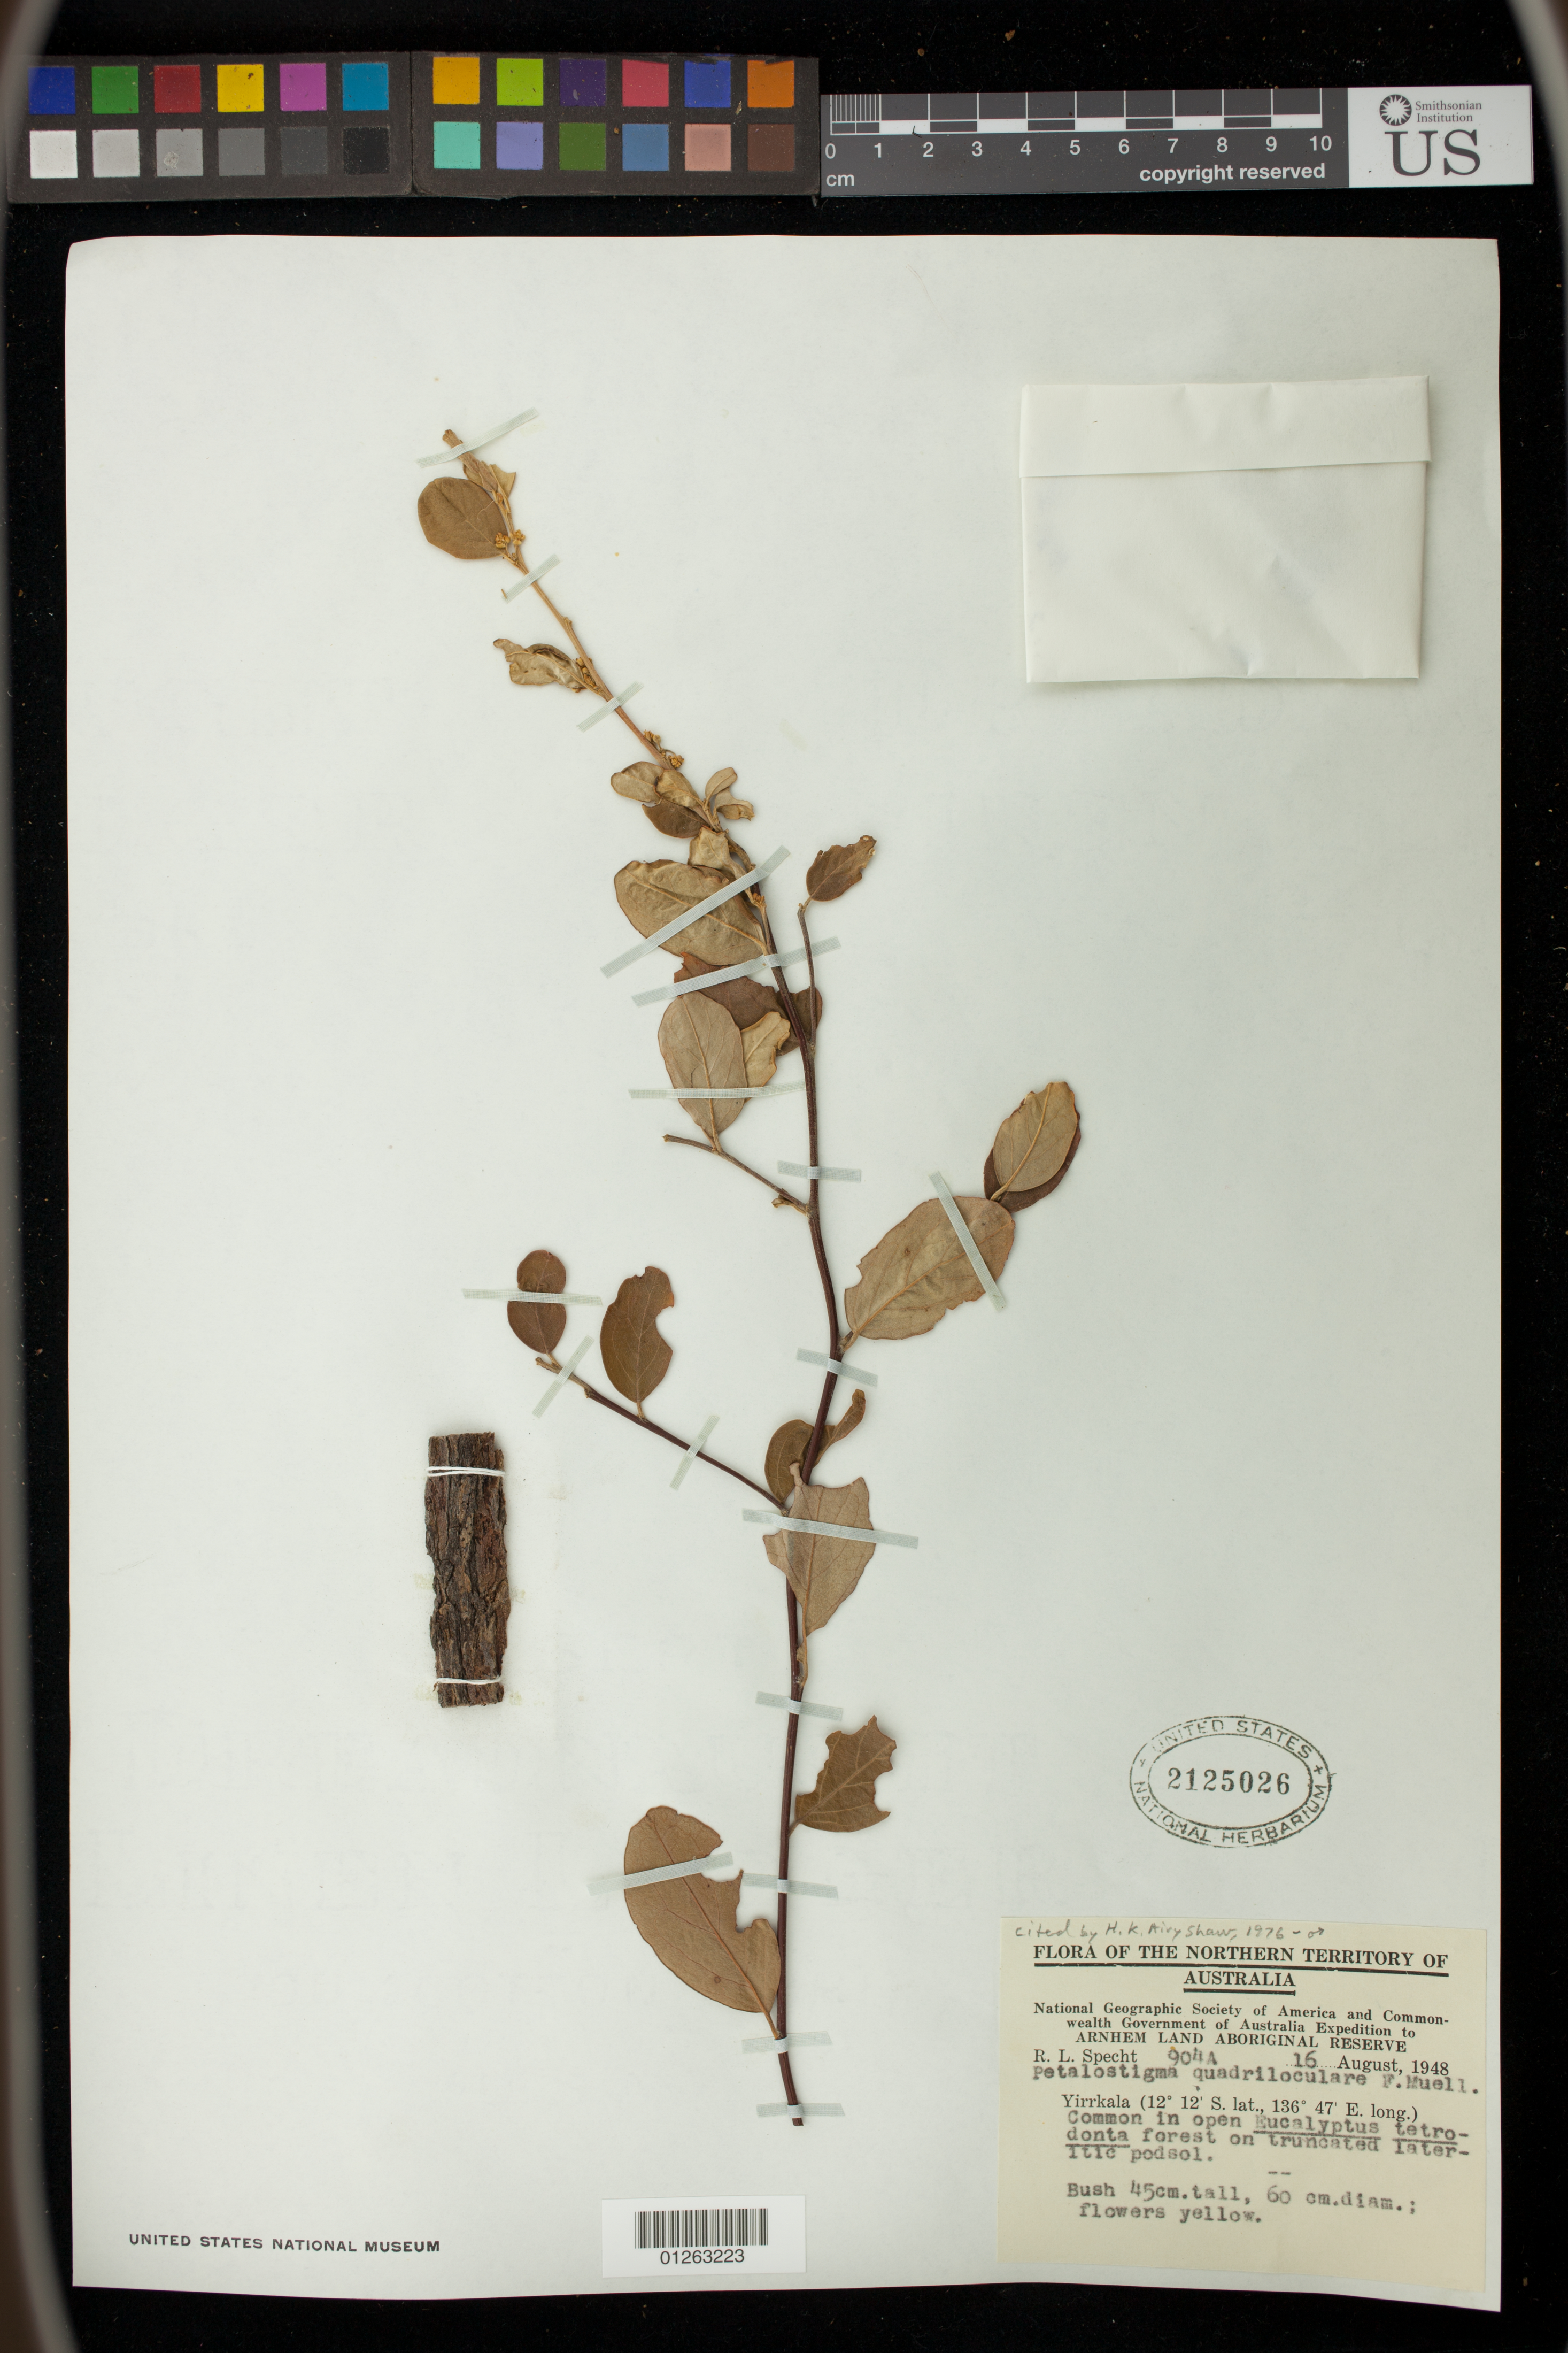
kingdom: Plantae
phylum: Tracheophyta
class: Magnoliopsida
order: Malpighiales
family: Picrodendraceae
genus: Petalostigma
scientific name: Petalostigma quadriloculare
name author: F. Muell.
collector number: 904A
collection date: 1948-08-16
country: Australia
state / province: Northern Territory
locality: Arnhem Land Aboriginal Reserve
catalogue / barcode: US 2125026